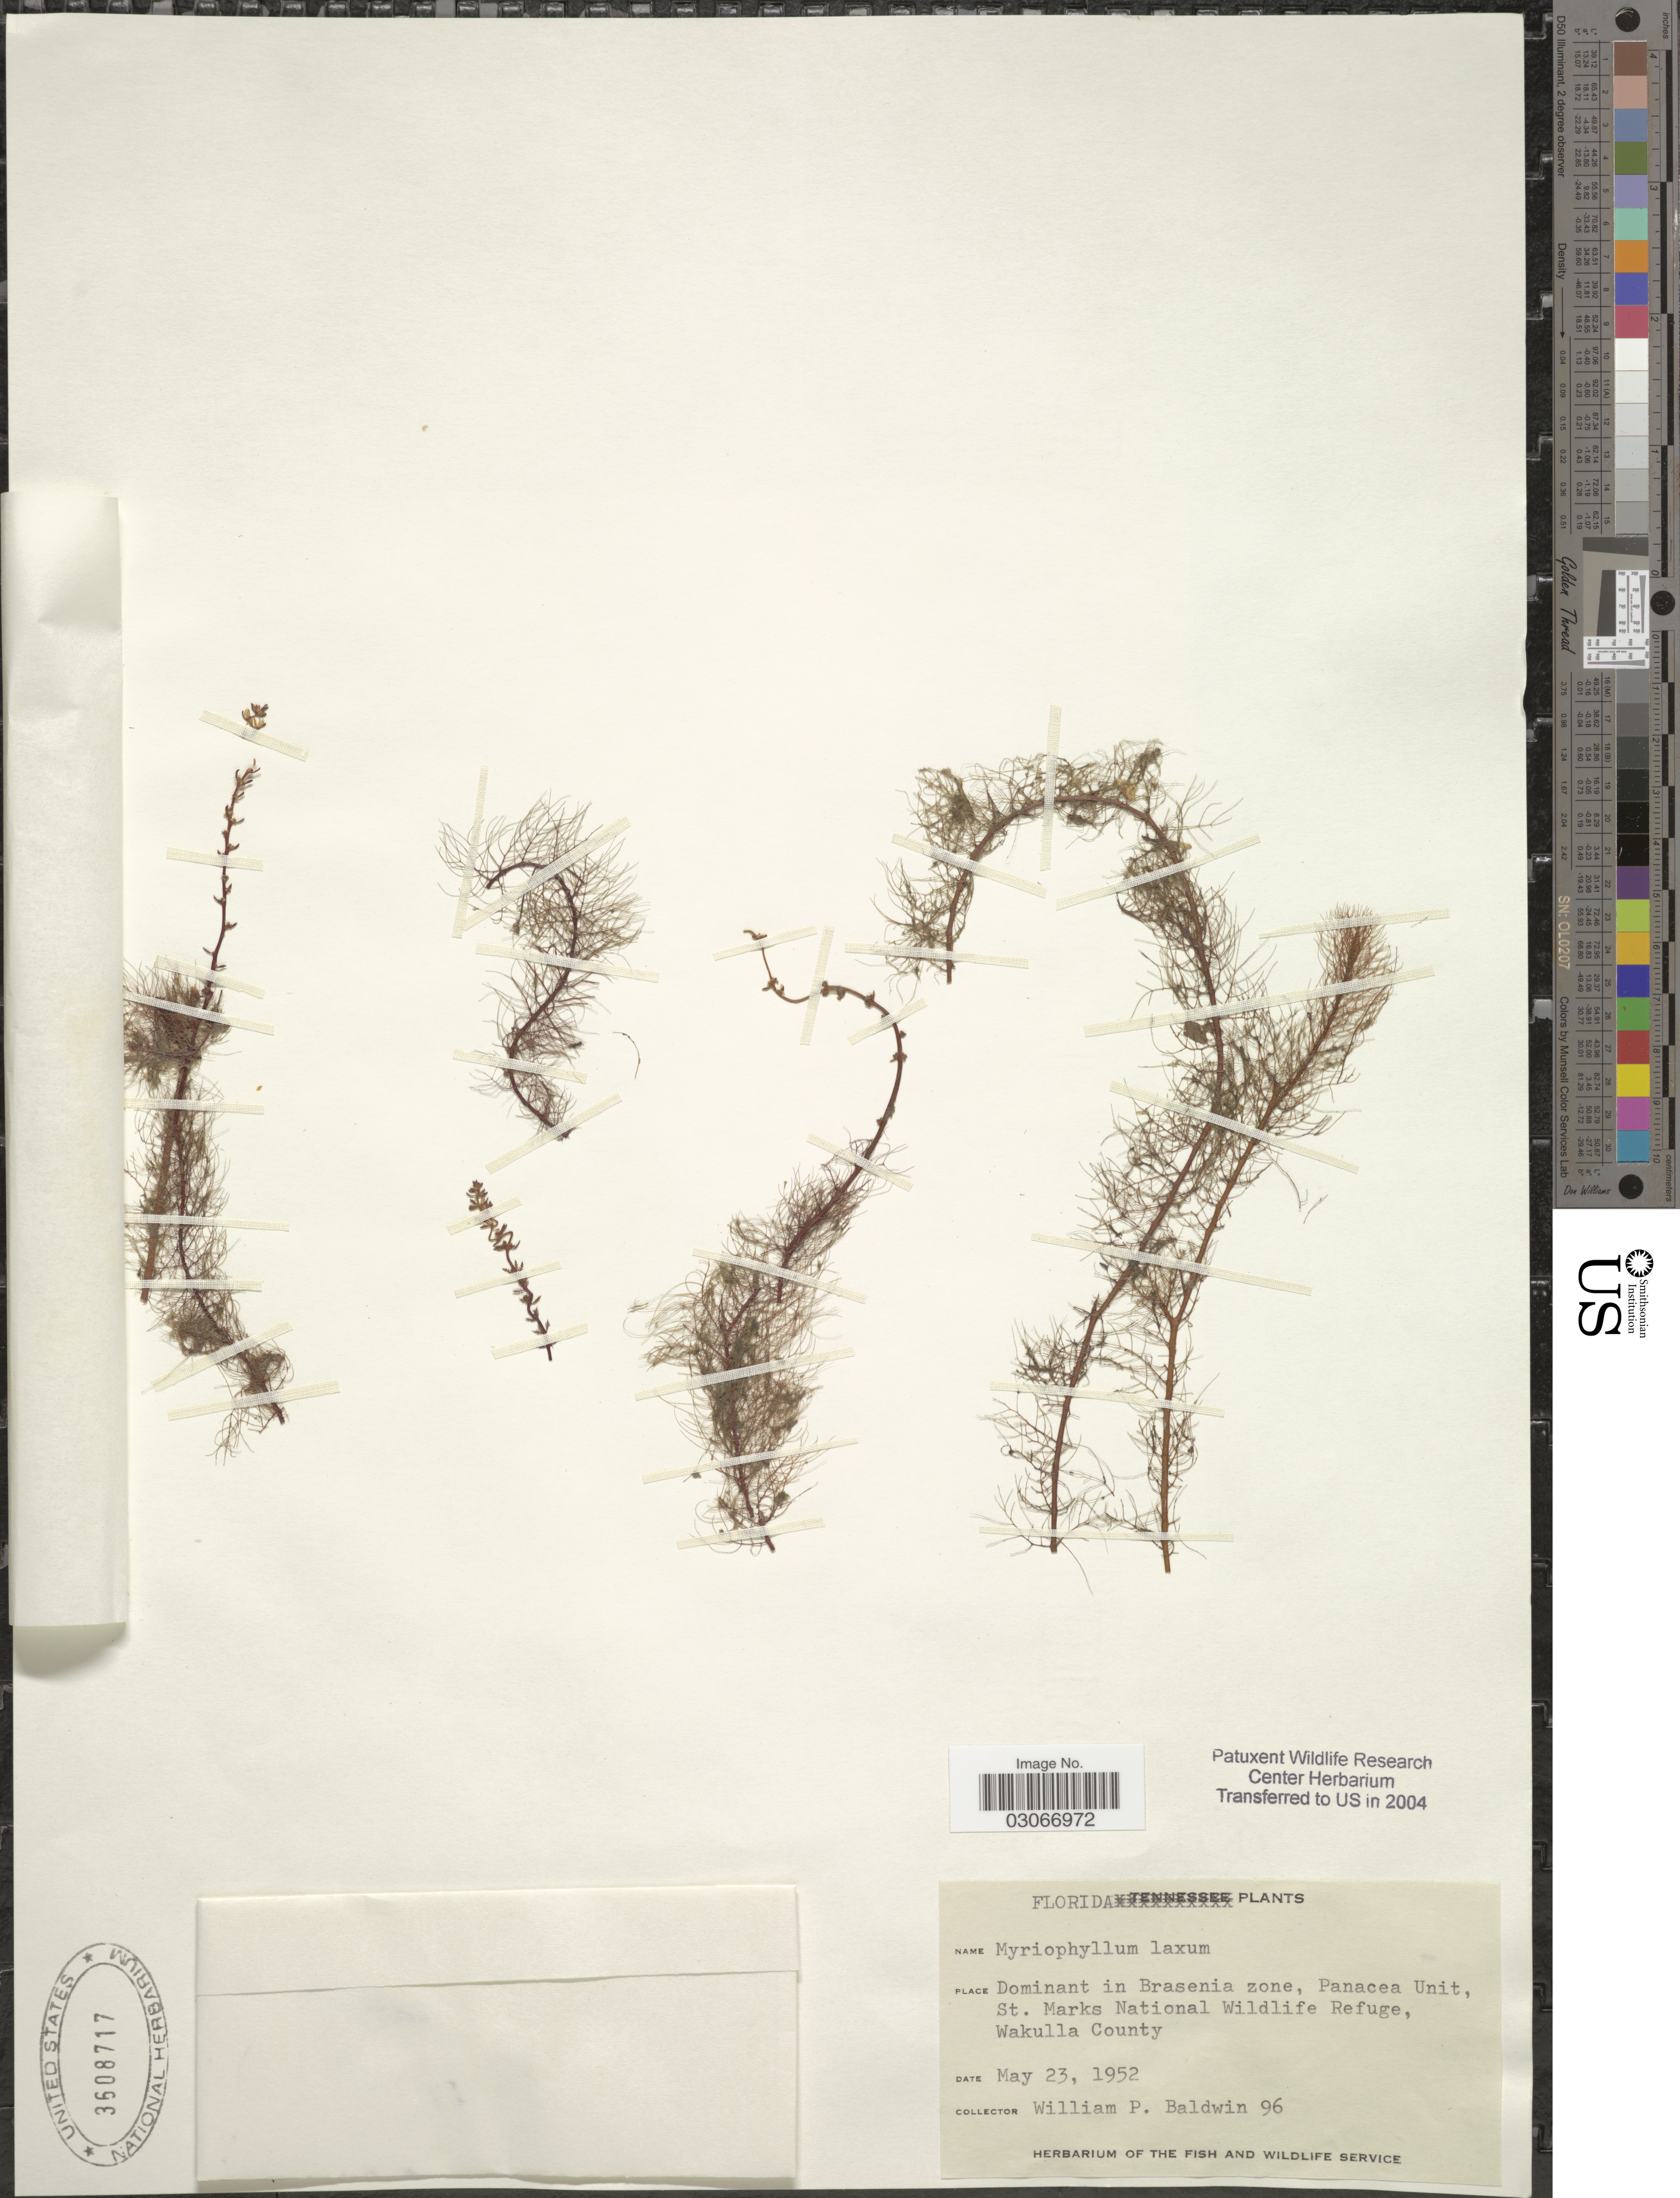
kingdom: Plantae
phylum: Tracheophyta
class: Magnoliopsida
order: Saxifragales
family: Haloragaceae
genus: Myriophyllum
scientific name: Myriophyllum laxum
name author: Shuttlw. ex Chapm.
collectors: W. Baldwin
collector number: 96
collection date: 1952-05-23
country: United States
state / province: Florida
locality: Dominant in Brasenia zone, Panacea Unit, St. Marks National Wildlife Refuge, Wakulla County.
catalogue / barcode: US 3608717